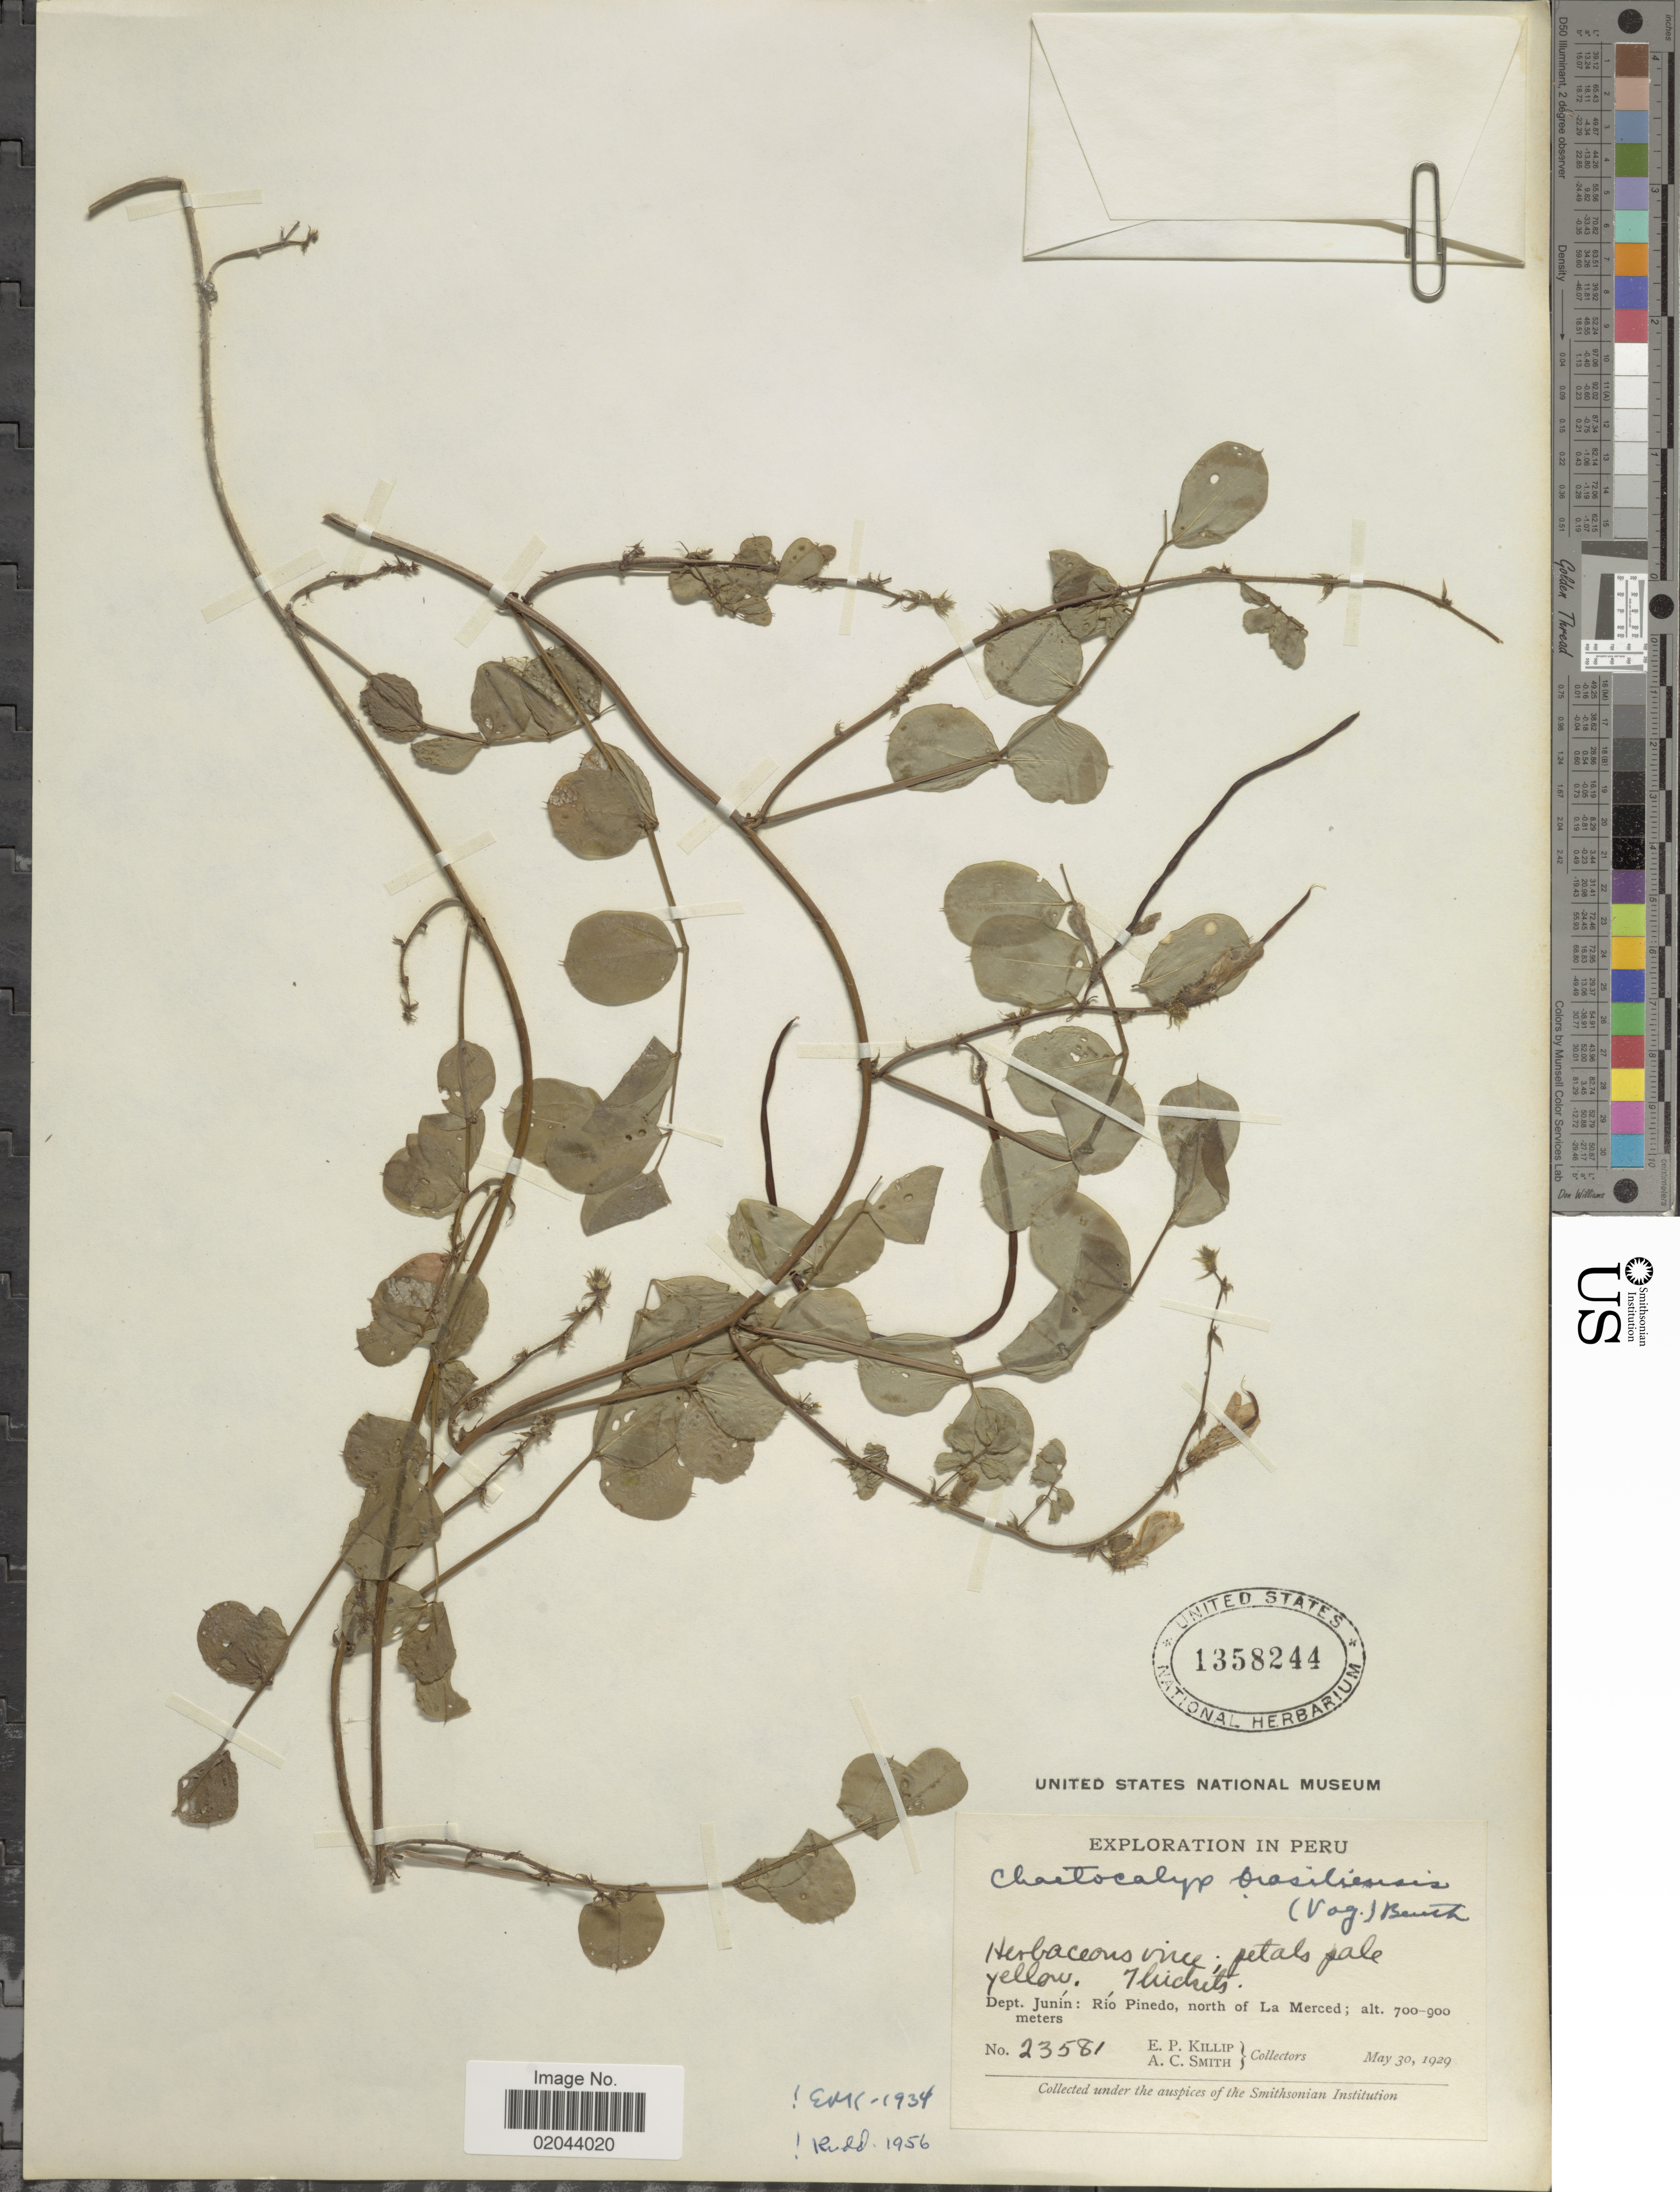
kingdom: Plantae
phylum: Tracheophyta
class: Magnoliopsida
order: Fabales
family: Fabaceae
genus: Chaetocalyx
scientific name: Chaetocalyx brasiliensis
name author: (Vogel) Benth.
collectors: E. P. Killip & A. C. Smith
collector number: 23581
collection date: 1929-05-30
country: Peru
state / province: Junín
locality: Río Pinedo, north of La Merced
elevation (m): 700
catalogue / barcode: US 1358244